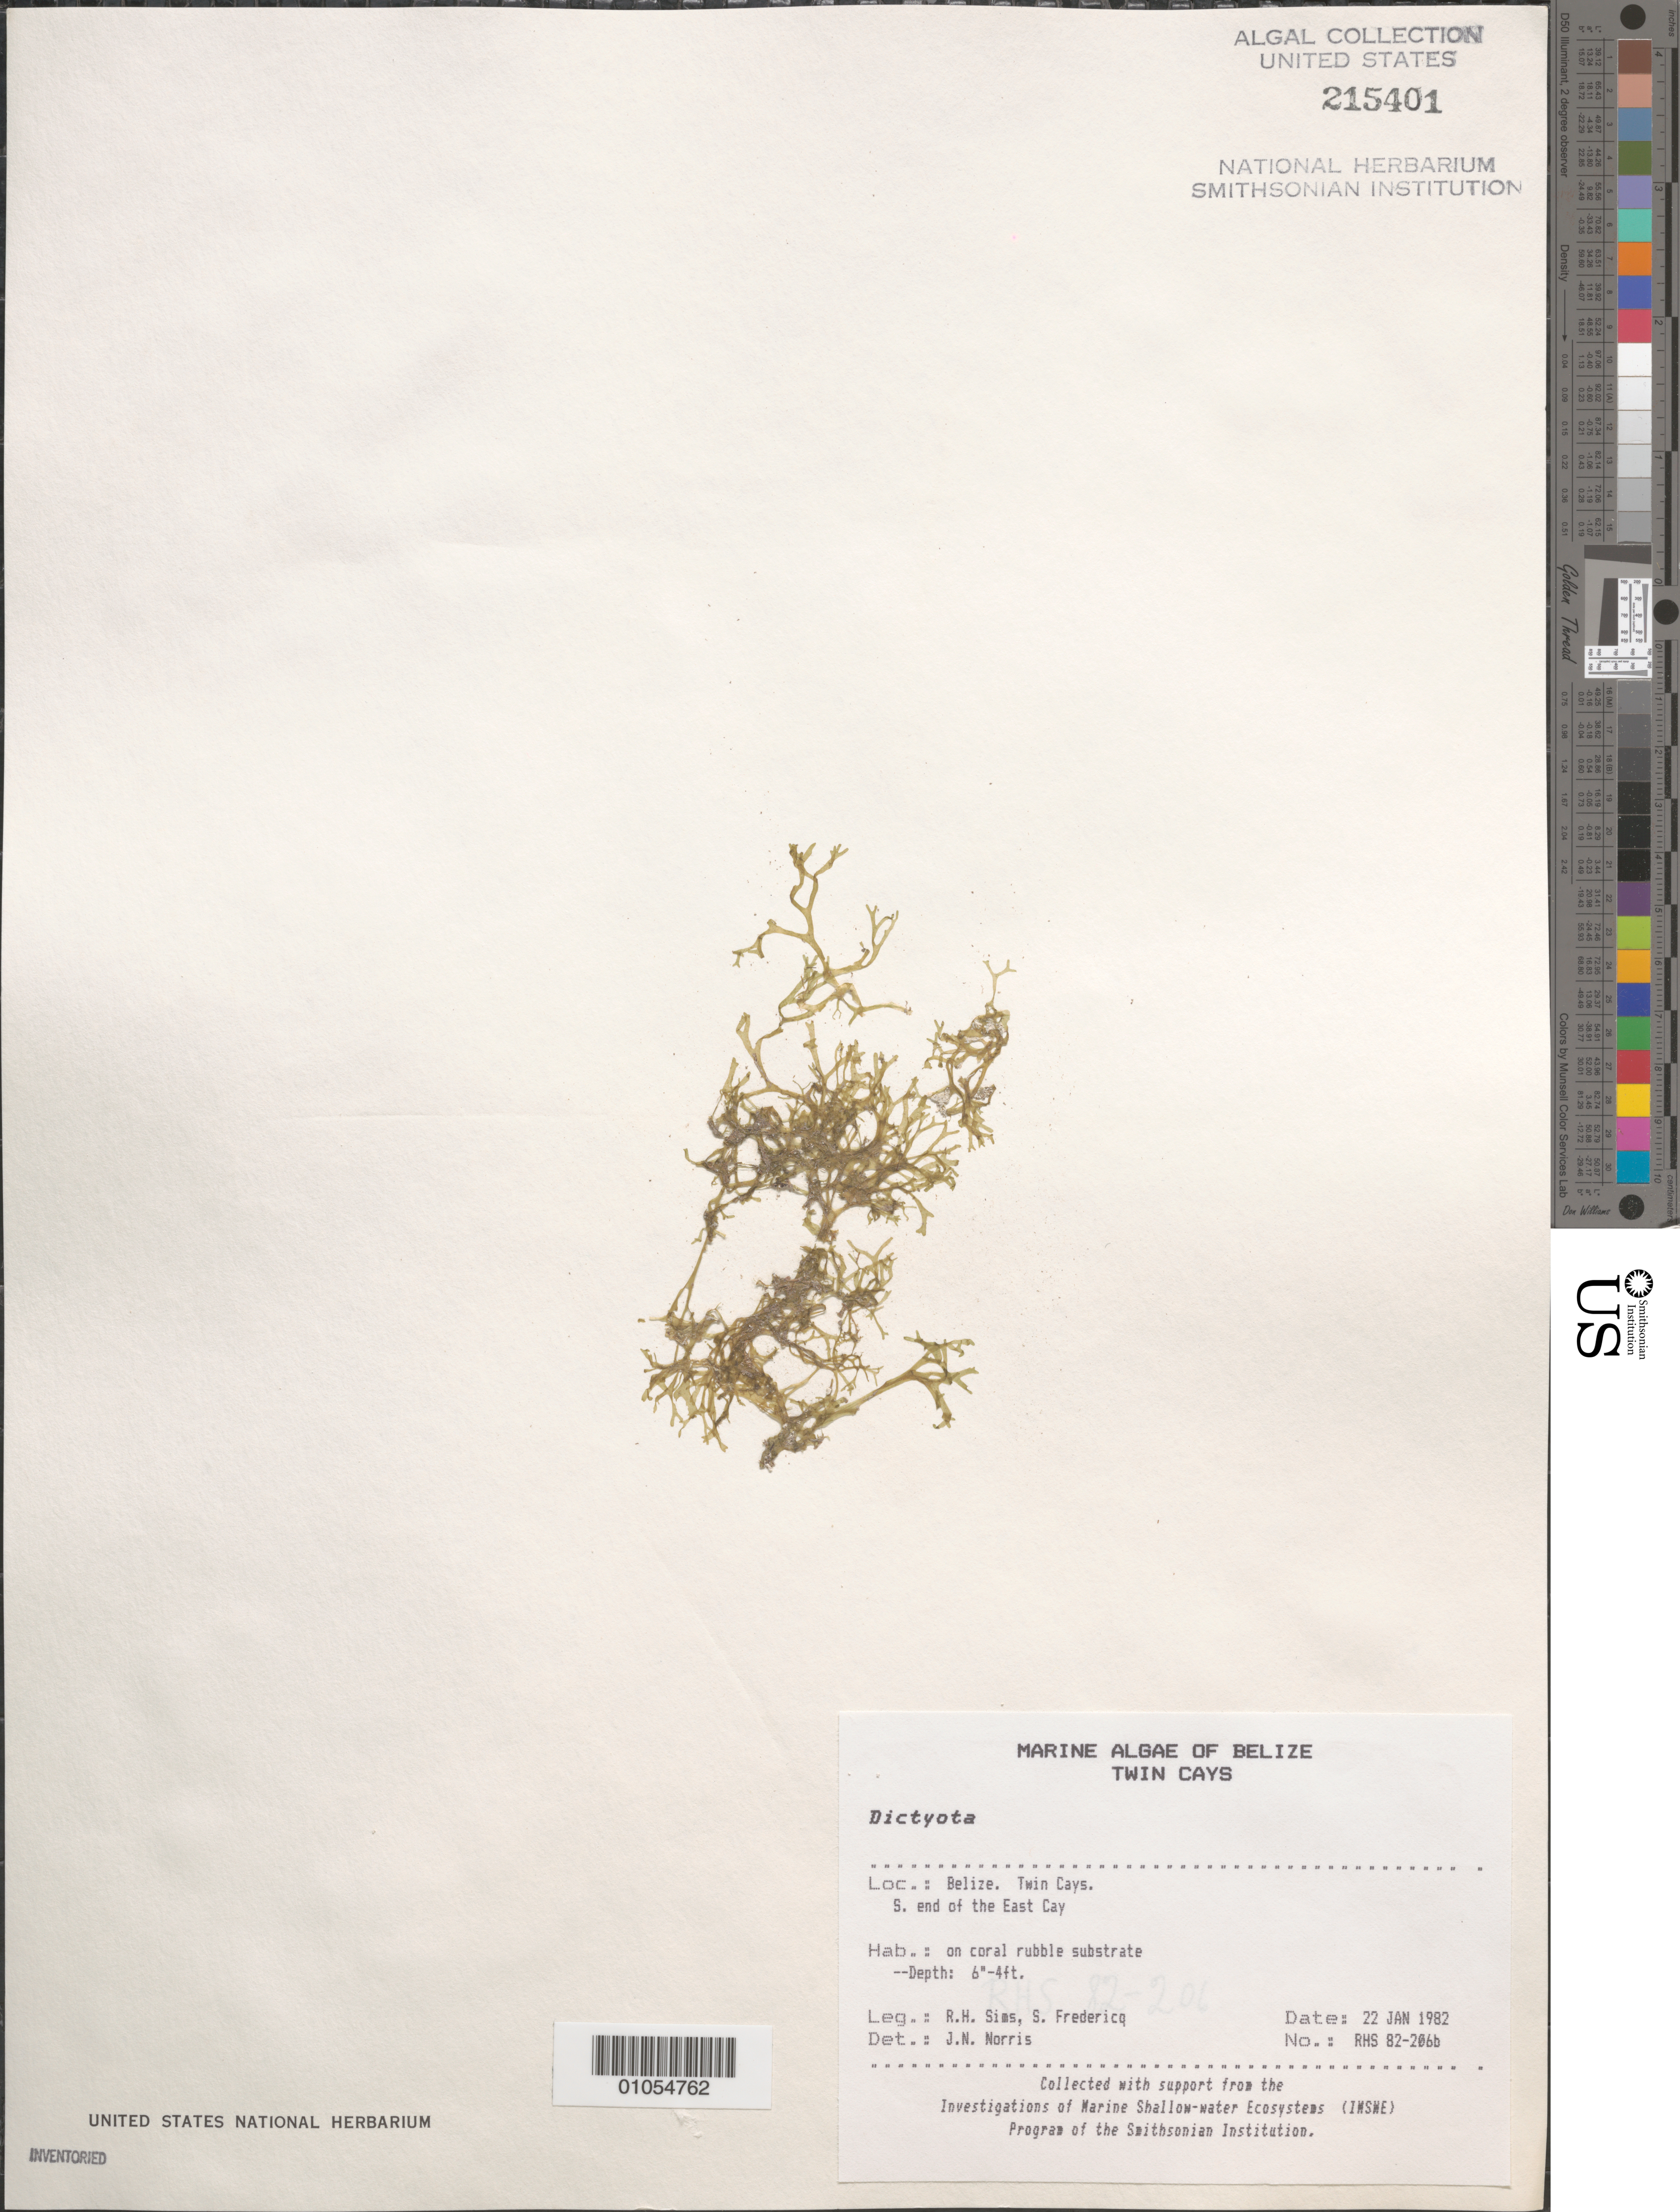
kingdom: Chromista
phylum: Ochrophyta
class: Phaeophyceae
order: Dictyotales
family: Dictyotaceae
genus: Dictyota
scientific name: Dictyota sp.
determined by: Norris, James N.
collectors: R. H. Sims & S. Fredericq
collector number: RHS 82-206B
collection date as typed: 22 Jan 1982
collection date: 1982-01-22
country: Belize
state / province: Stann Creek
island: East Cay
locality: South end of the East Cay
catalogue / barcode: US 215401